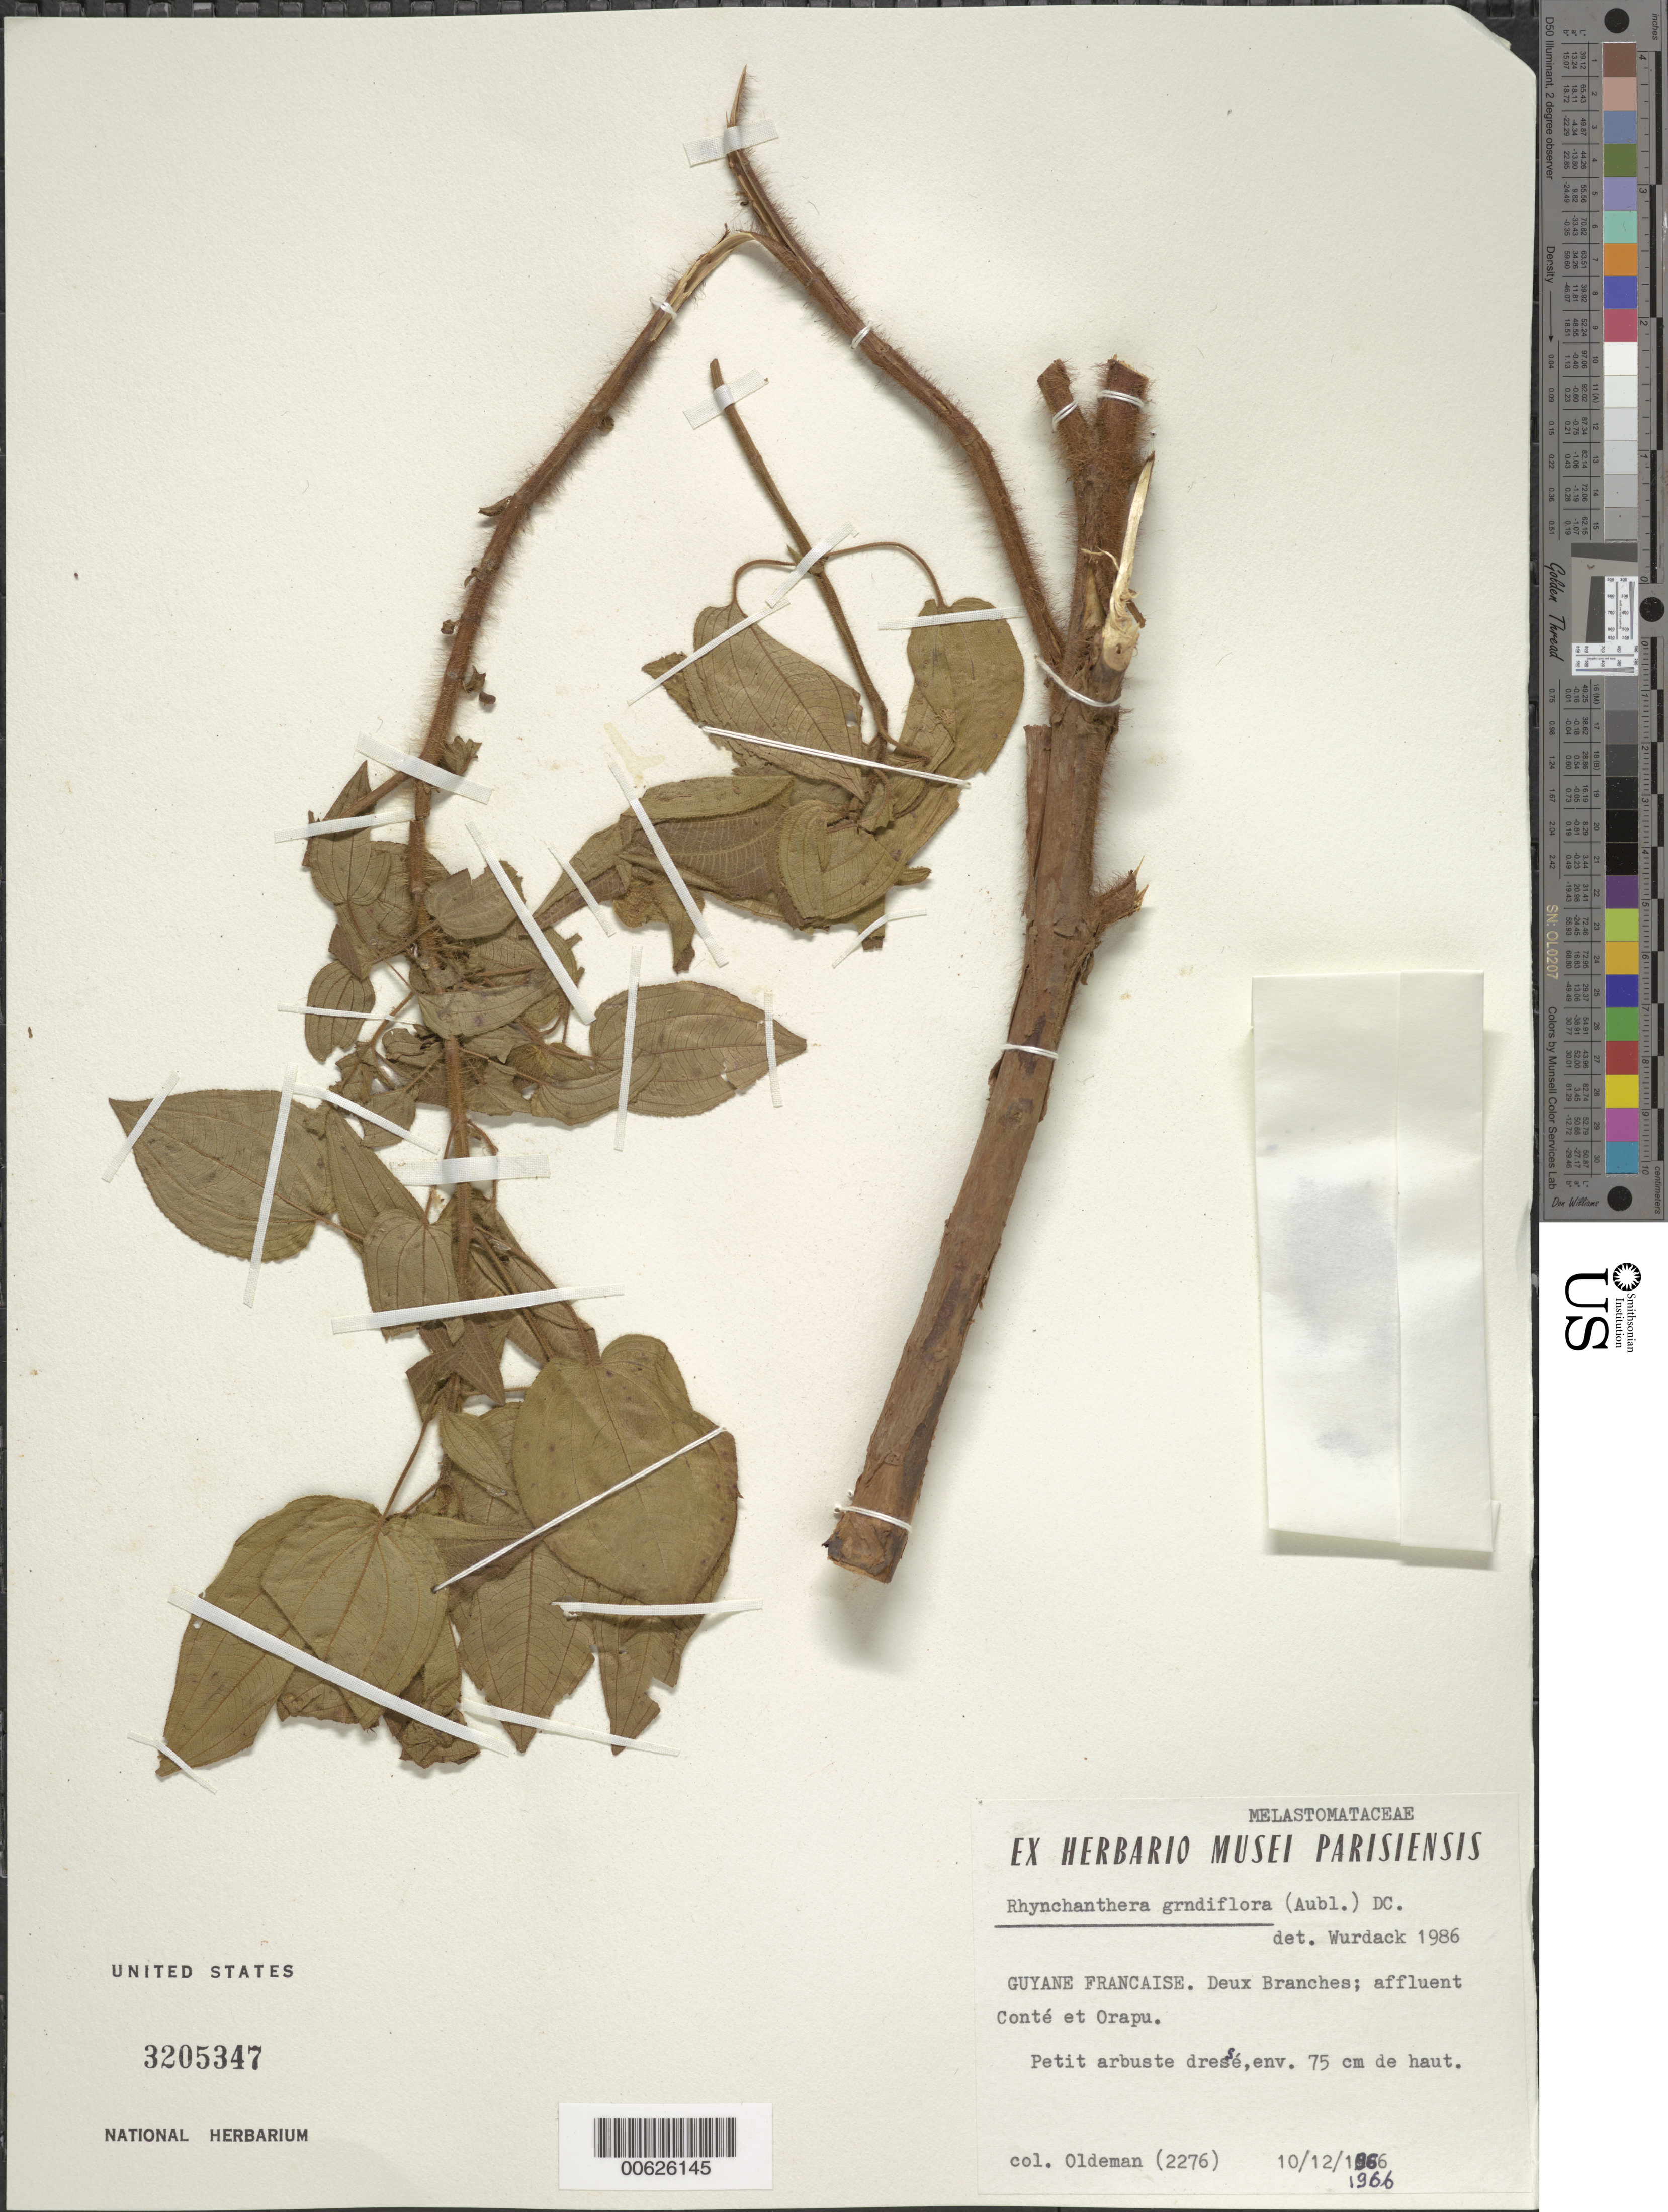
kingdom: Plantae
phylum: Tracheophyta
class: Magnoliopsida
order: Myrtales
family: Melastomataceae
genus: Rhynchanthera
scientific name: Rhynchanthera grandiflora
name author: (Aubl.) DC.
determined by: Wurdack, John J., (US), US (UNITED STATES)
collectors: R. Oldeman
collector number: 2276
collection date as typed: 10-Dec-66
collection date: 1966-12-10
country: French Guiana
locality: Deux Branches; affluent Conte et Orapu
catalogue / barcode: US 3205347